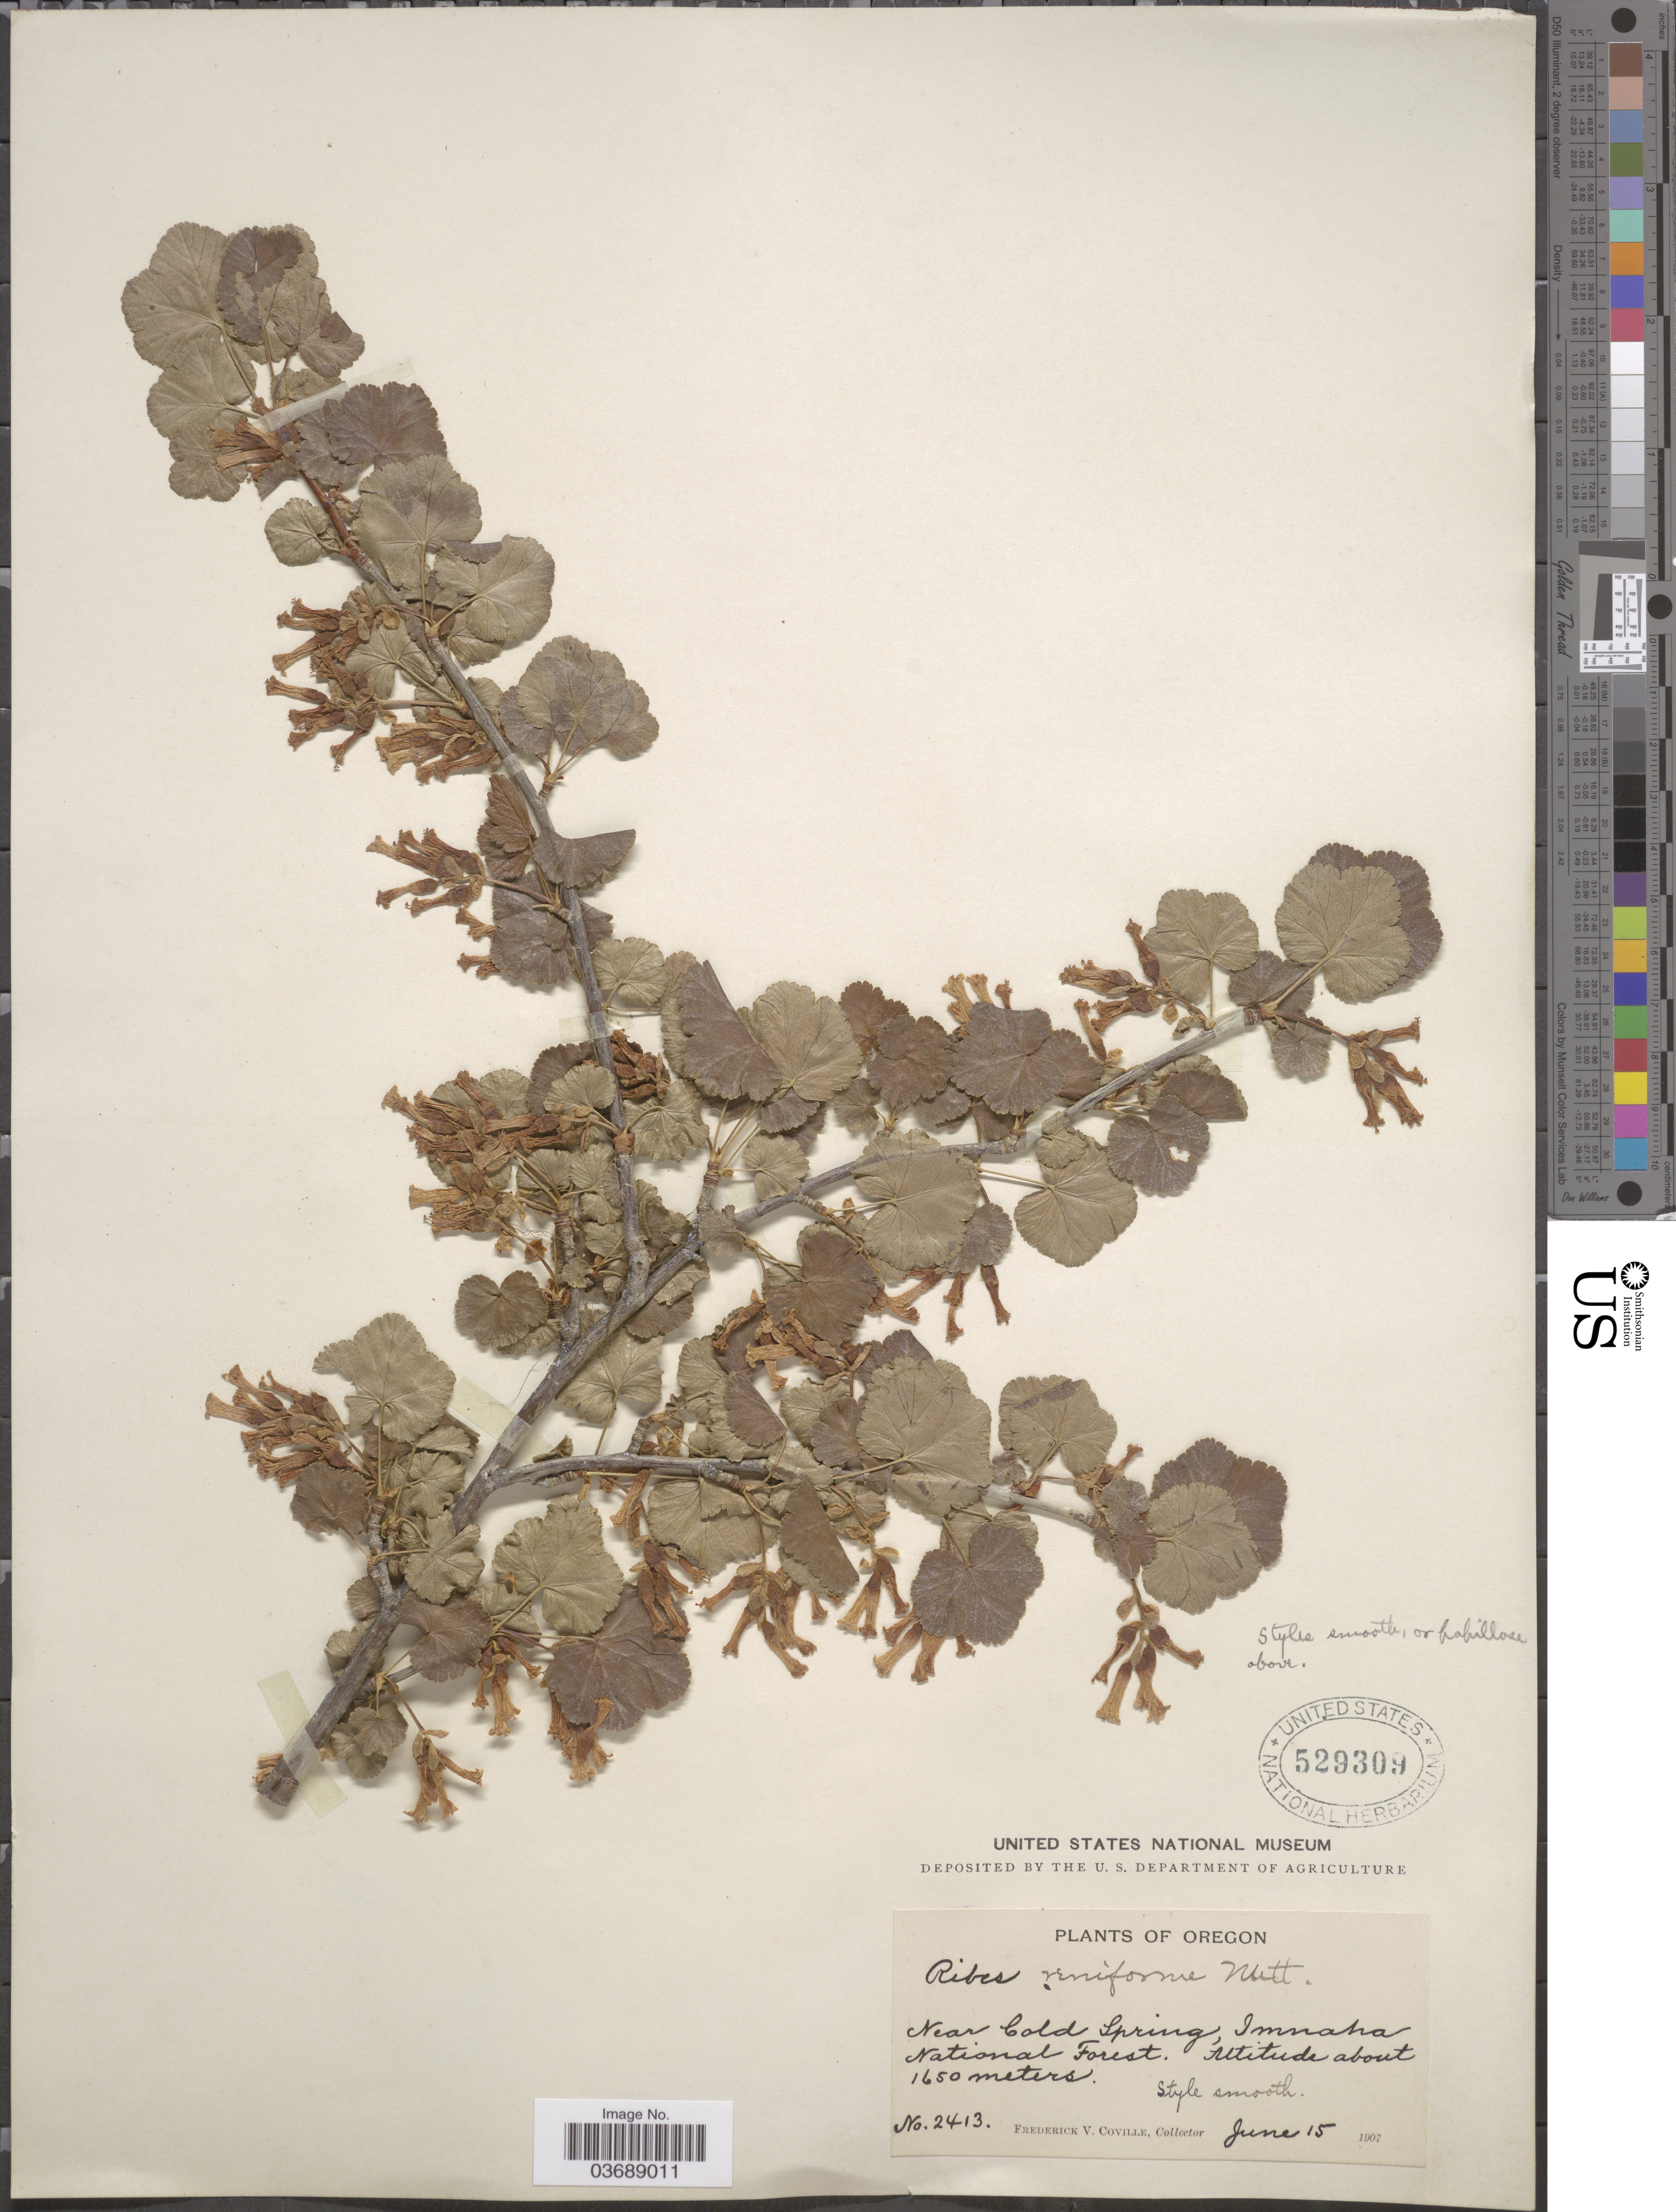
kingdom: Plantae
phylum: Tracheophyta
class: Magnoliopsida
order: Saxifragales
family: Grossulariaceae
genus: Ribes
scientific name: Ribes reniforme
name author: Nutt.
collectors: F. V. Coville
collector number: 2413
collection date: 1907-06-15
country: United States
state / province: Oregon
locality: Near Cold Spring, Imnaha National Forest.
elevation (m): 1650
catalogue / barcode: US 529309